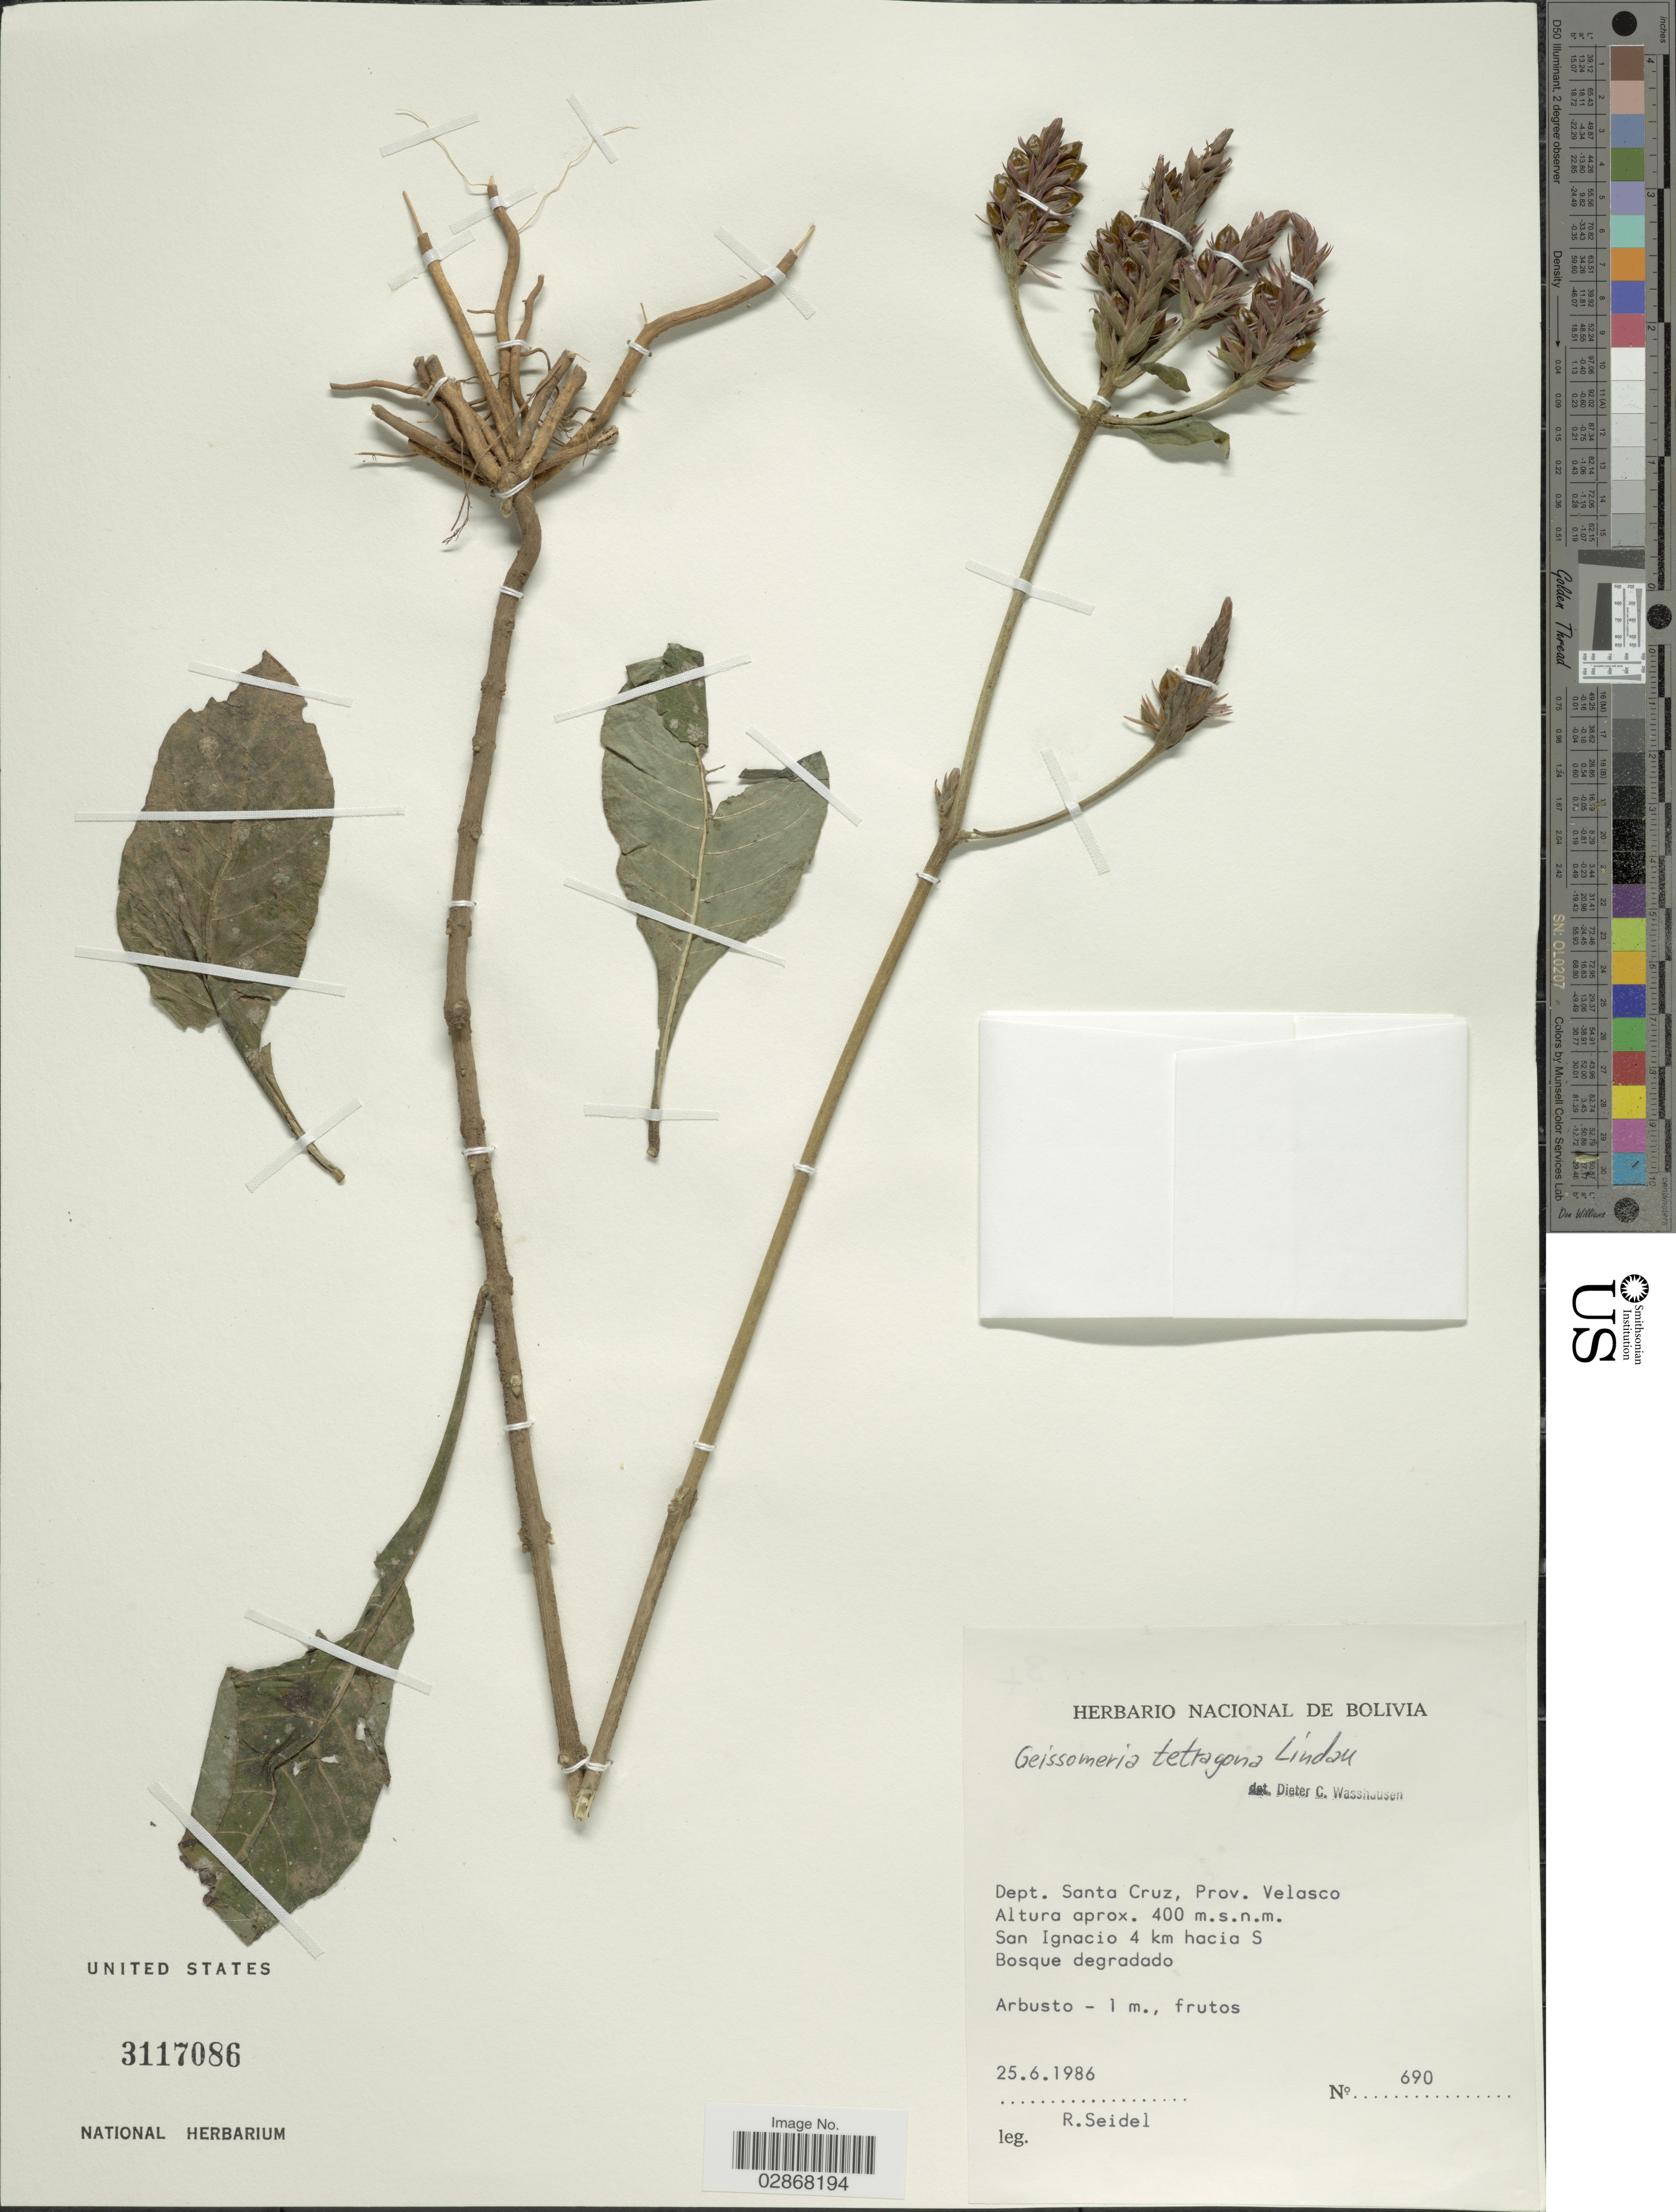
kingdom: Plantae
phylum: Tracheophyta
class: Magnoliopsida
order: Lamiales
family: Acanthaceae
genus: Geissomeria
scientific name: Geissomeria longiflora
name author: Lindl.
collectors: R. Seidel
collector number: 690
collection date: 1986-06-25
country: Bolivia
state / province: Santa Cruz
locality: Dept. Santa Cruz, Prov. Velasco, San Ignacio 4 km hacia S.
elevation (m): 400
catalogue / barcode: US 3117086